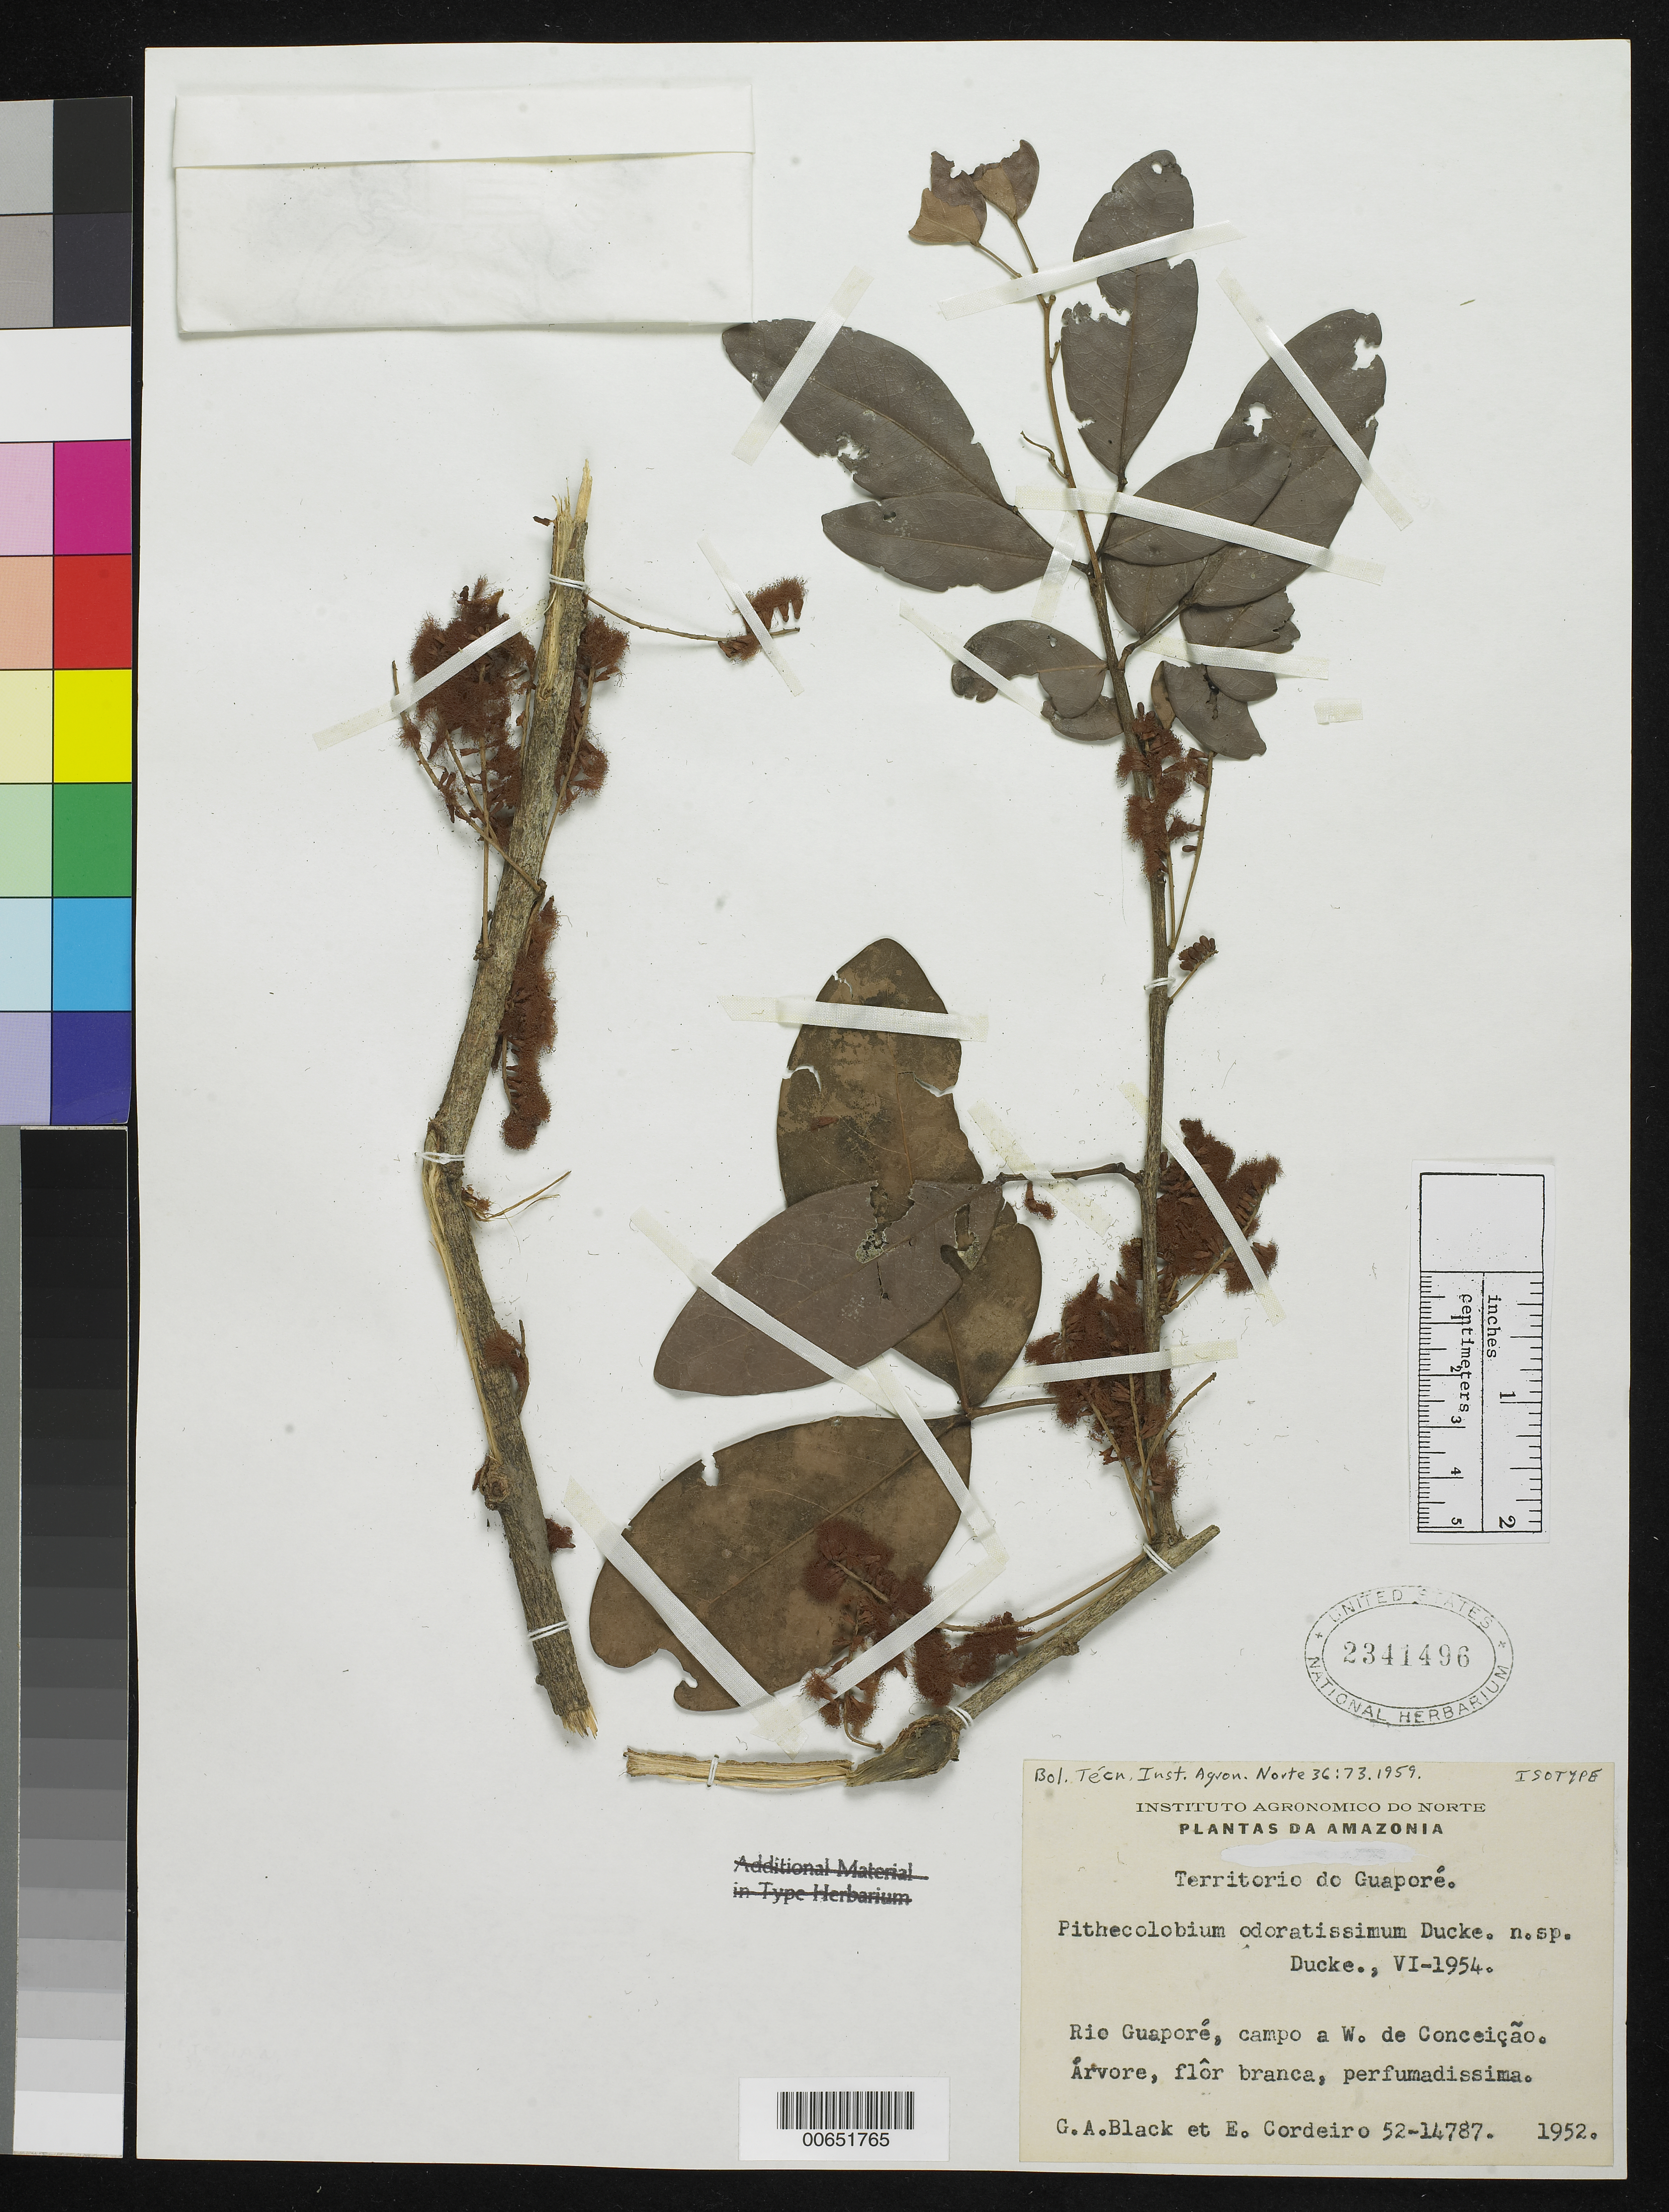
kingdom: Plantae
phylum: Tracheophyta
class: Magnoliopsida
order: Fabales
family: Fabaceae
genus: Pithecellobium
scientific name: Pithecellobium odoratissimum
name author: Ducke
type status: Isotype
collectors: G. A. Black & E. Cordeiro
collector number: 52-14787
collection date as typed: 8-6-1952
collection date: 1952-06-08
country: Brazil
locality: Territorio do Guaporé. Rio Guaporé, campo a W. de Conceição..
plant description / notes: Holotype at IAN. Cited by Barneby & Grimes.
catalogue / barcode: US 2341496